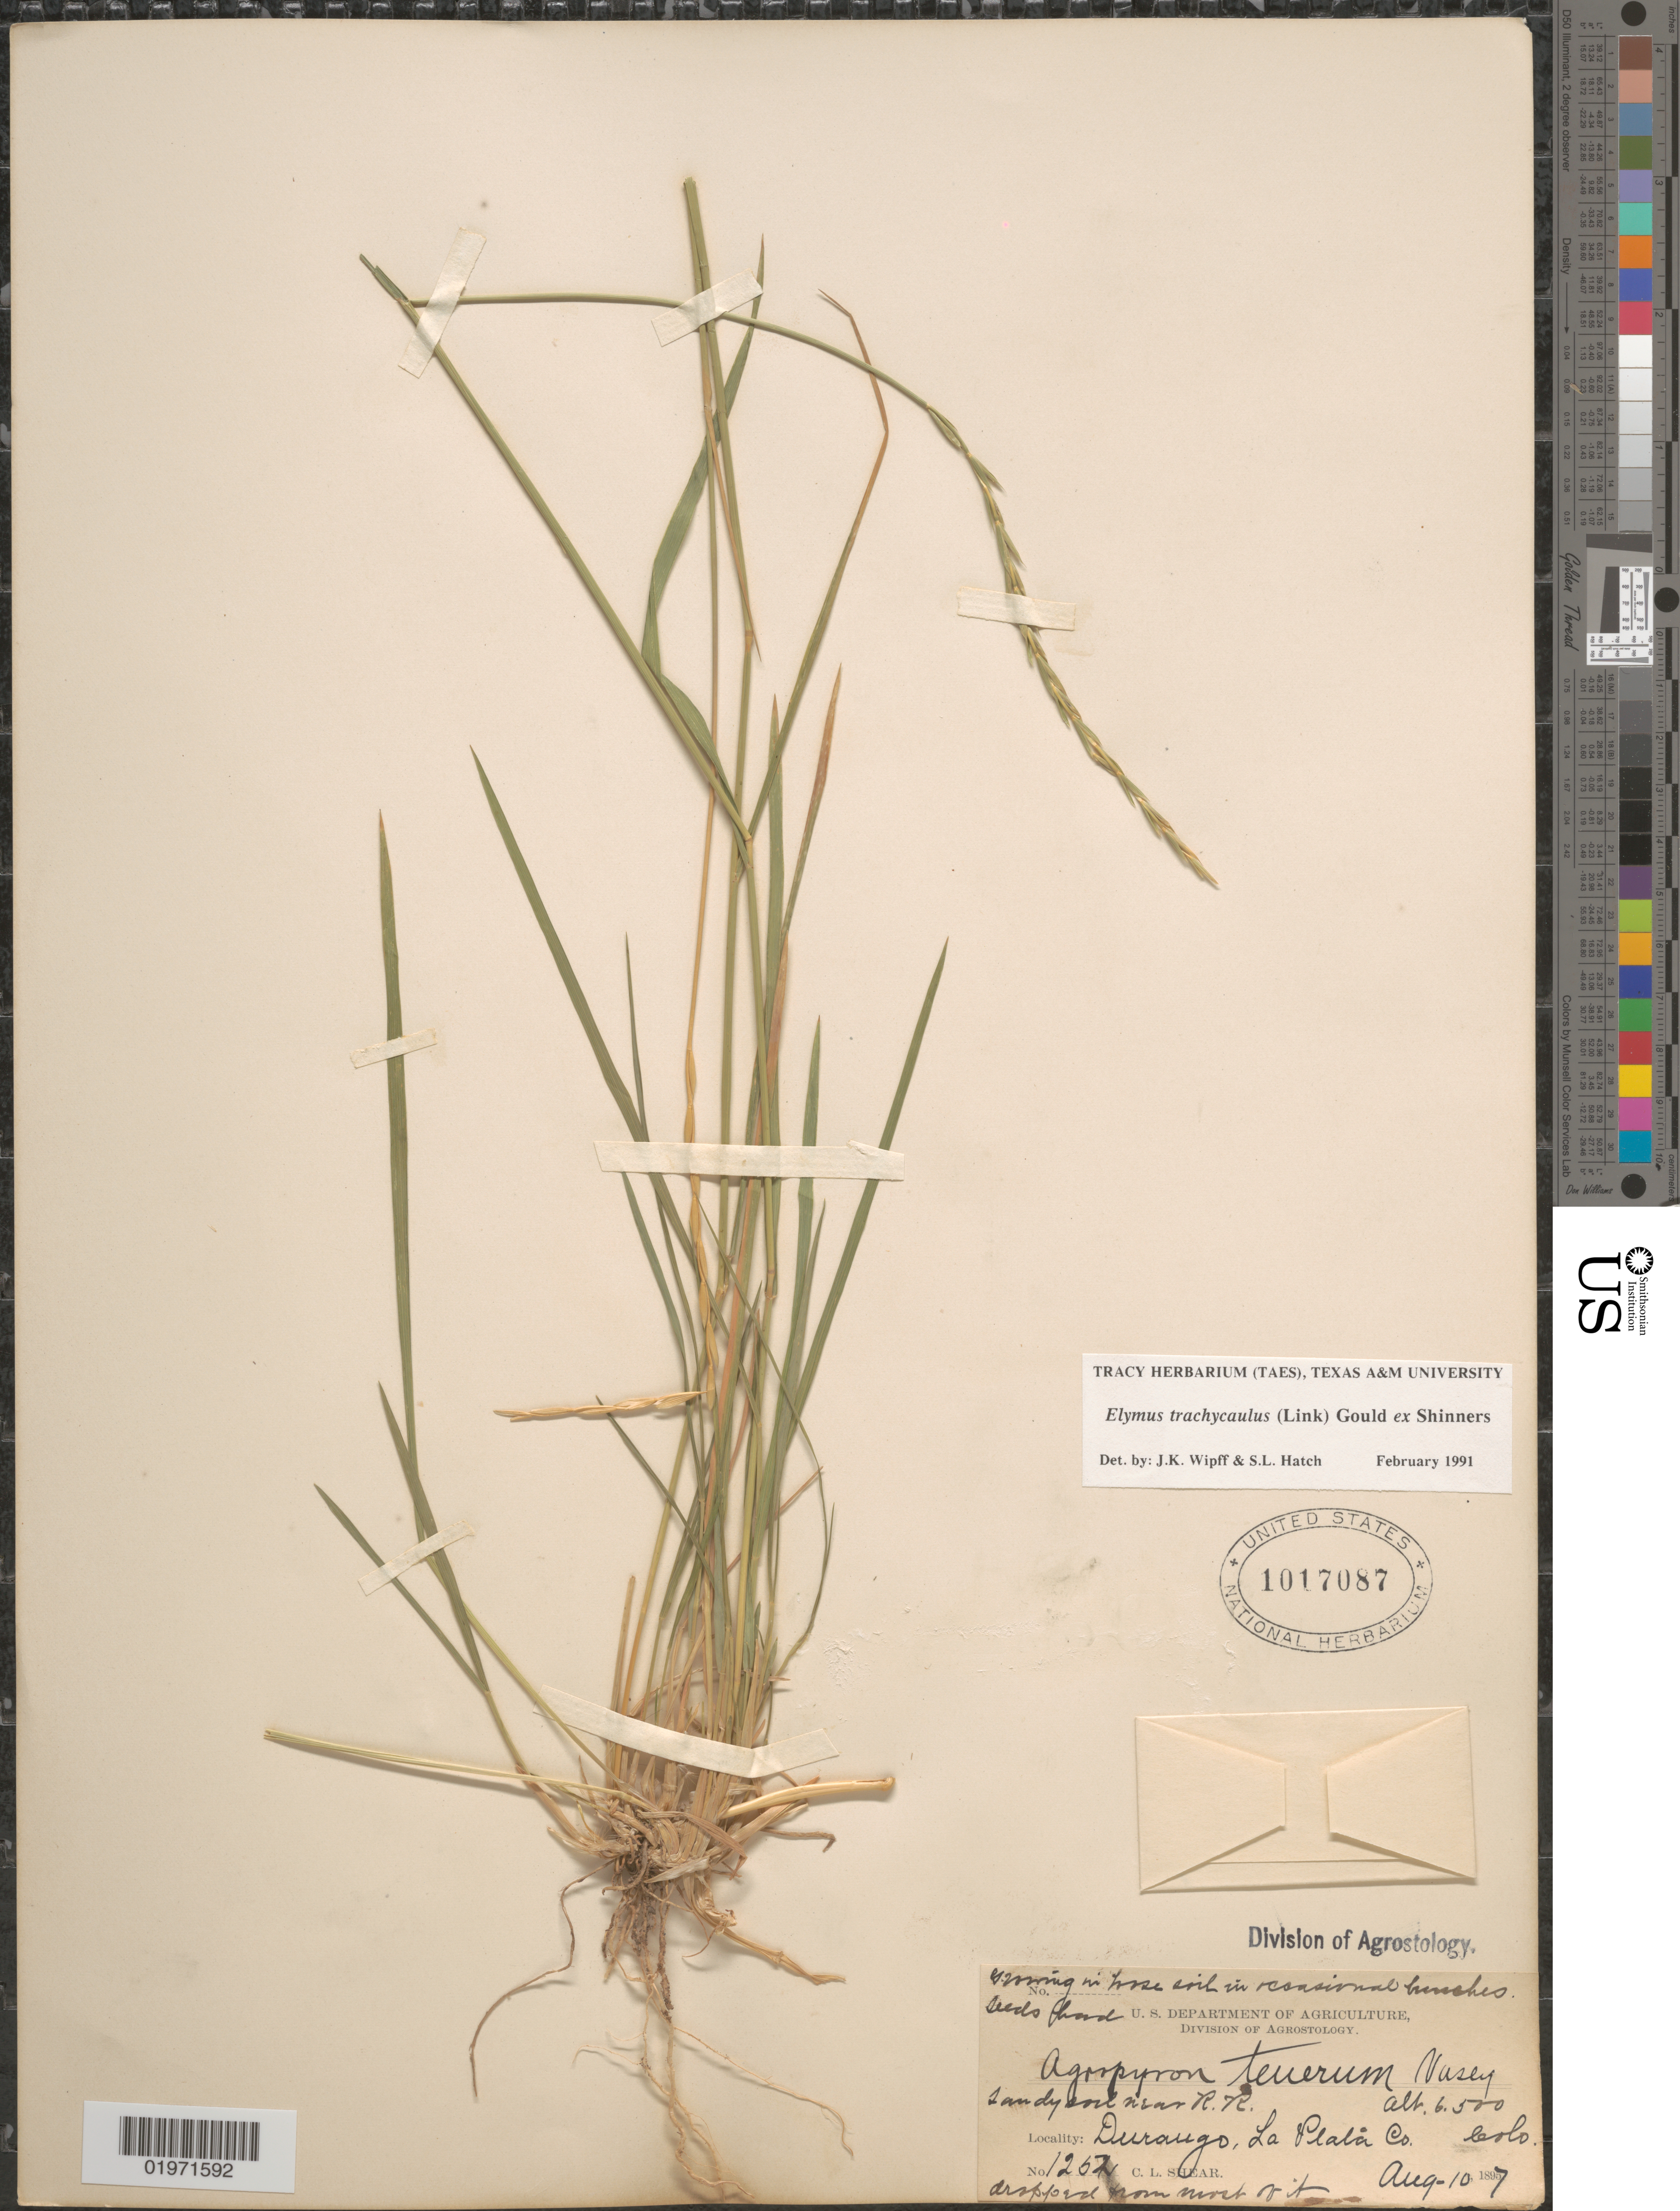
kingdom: Plantae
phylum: Tracheophyta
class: Liliopsida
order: Poales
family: Poaceae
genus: Elymus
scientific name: Elymus trachycaulus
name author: (Link) Gould ex Shinners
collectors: C. L. Shear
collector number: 1252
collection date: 1897-08-10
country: United States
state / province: Colorado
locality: Durango, La Plata Co.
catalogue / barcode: US 1017087